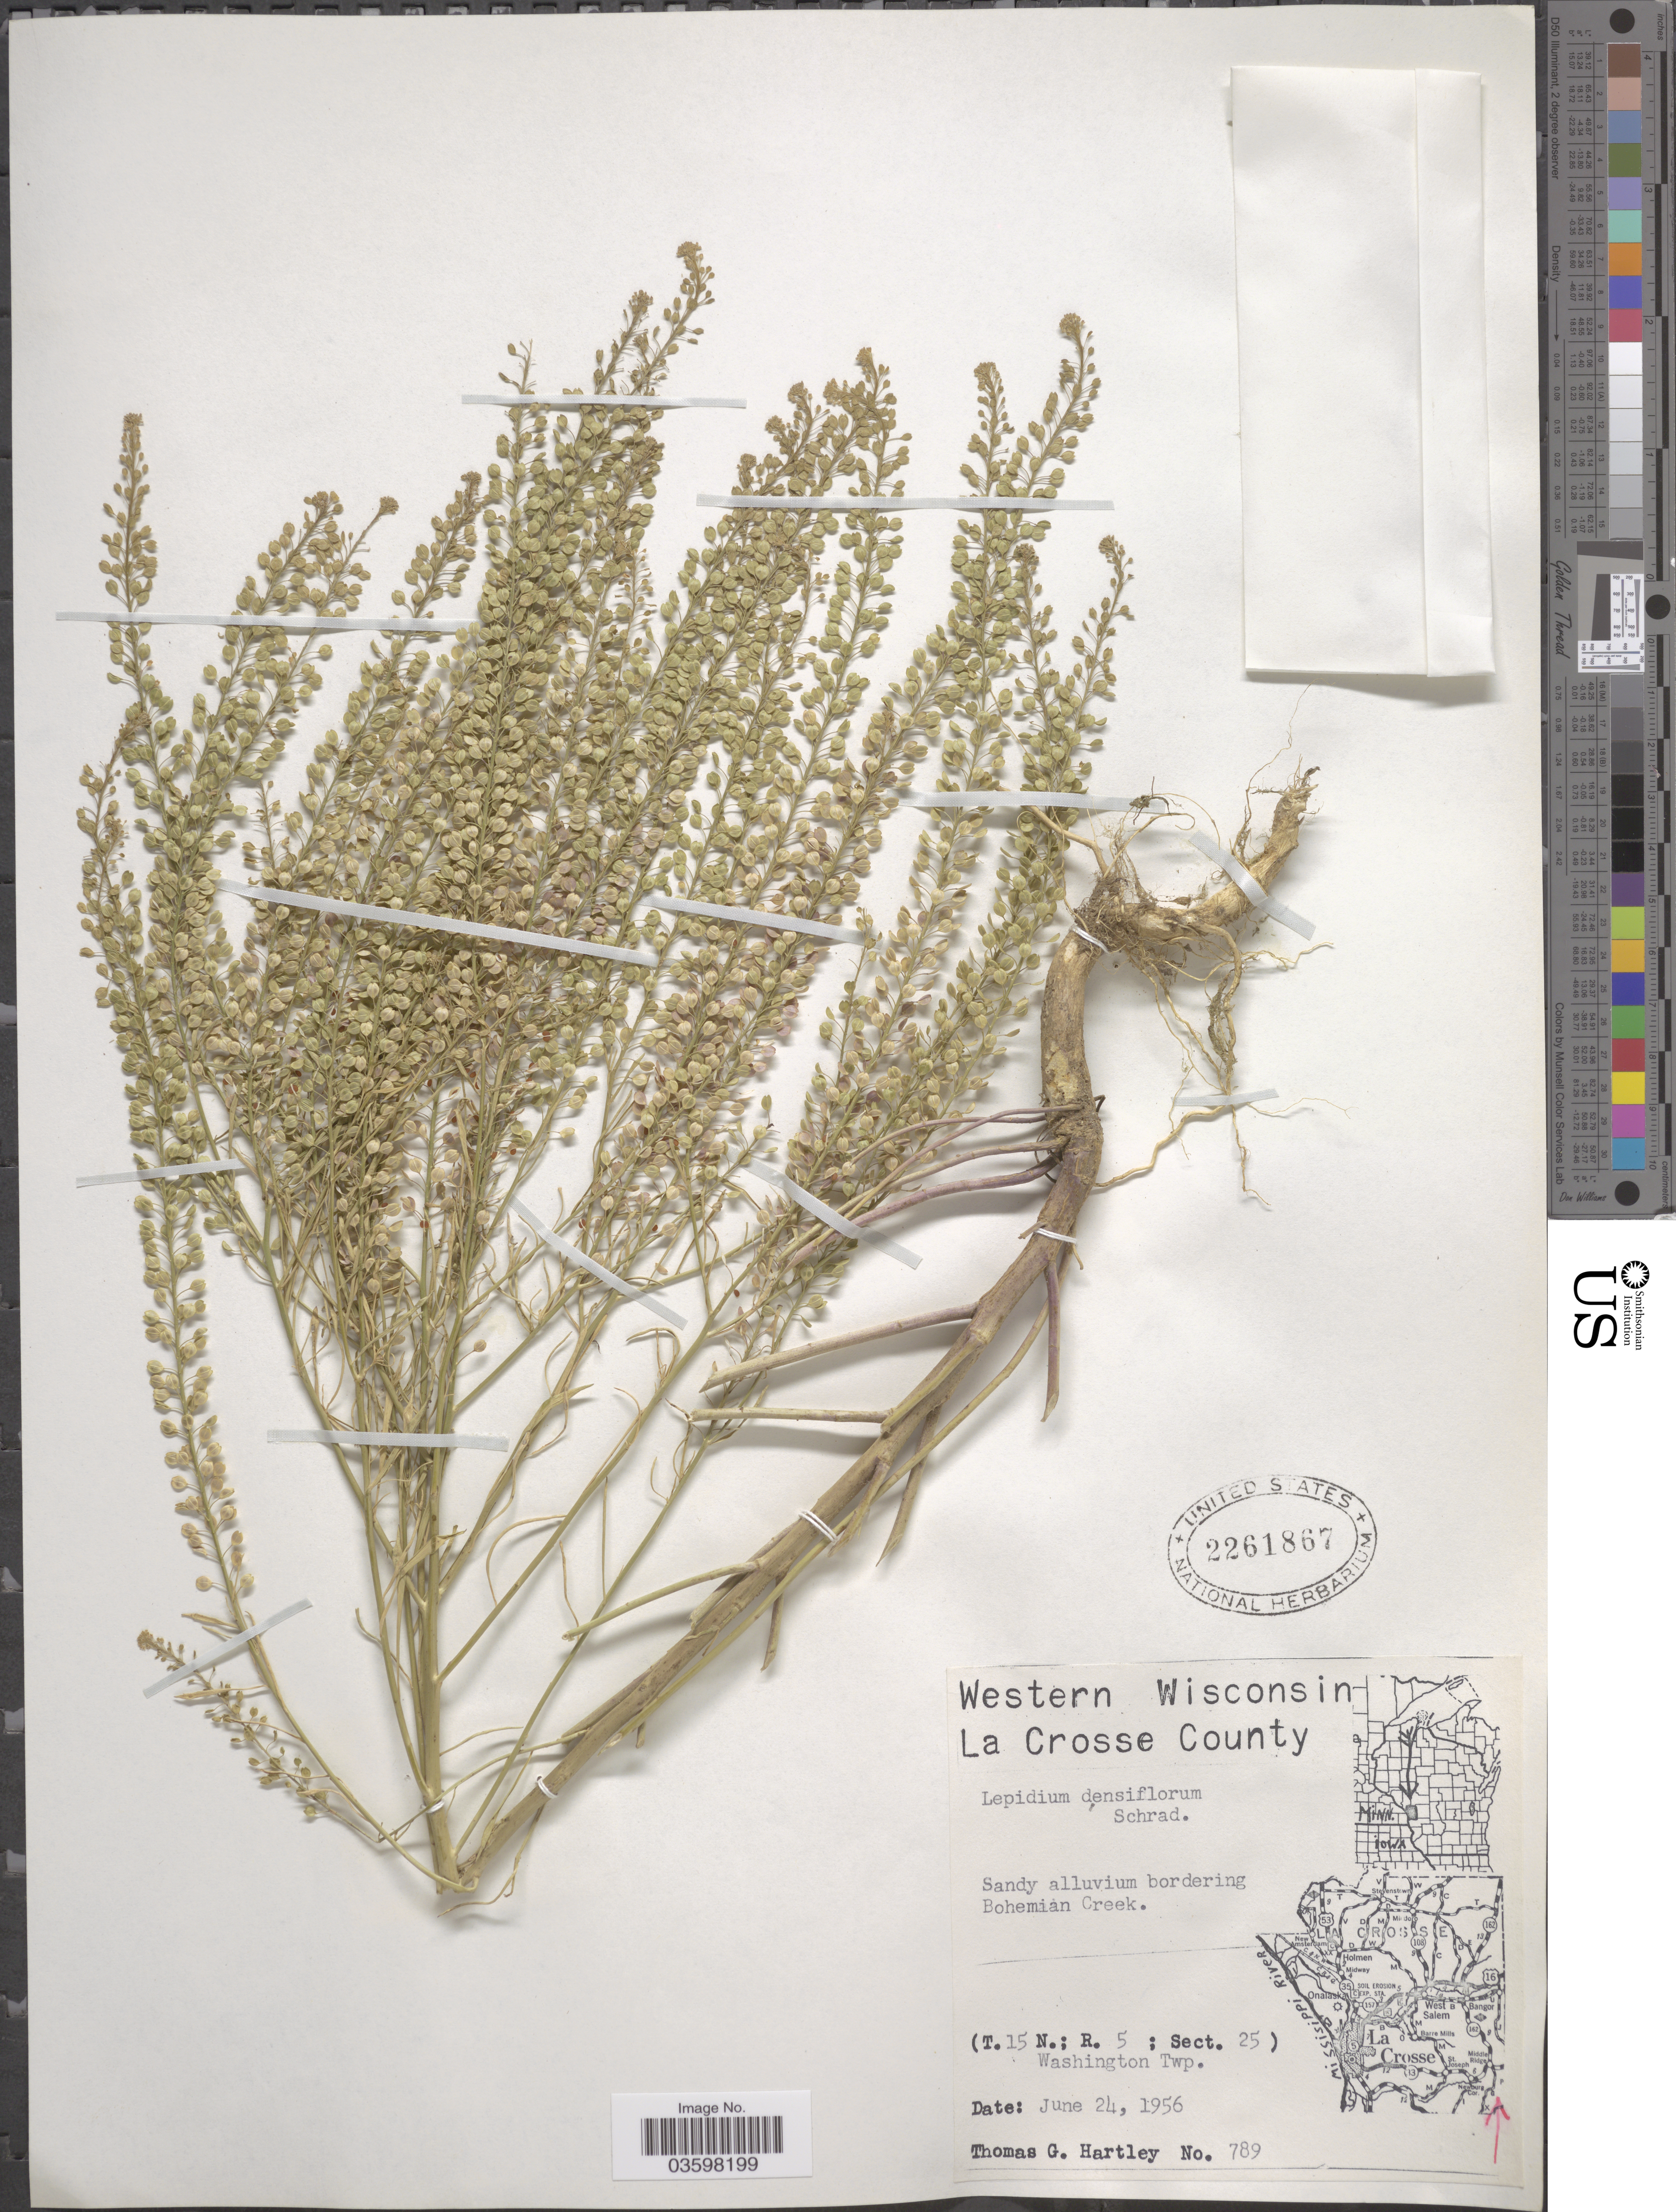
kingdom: Plantae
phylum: Tracheophyta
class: Magnoliopsida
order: Brassicales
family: Brassicaceae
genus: Lepidium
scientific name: Lepidium densiflorum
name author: Schrad.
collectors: T. G. Hartley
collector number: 789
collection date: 1956-06-24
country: United States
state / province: Wisconsin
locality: Western Wisconsin. La Crosse County. Sandy alluvium bordering Bohemian Creek. (T.15 N.; R. 5 ; Sect. 25). Washington Twp.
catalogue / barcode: US 2261867